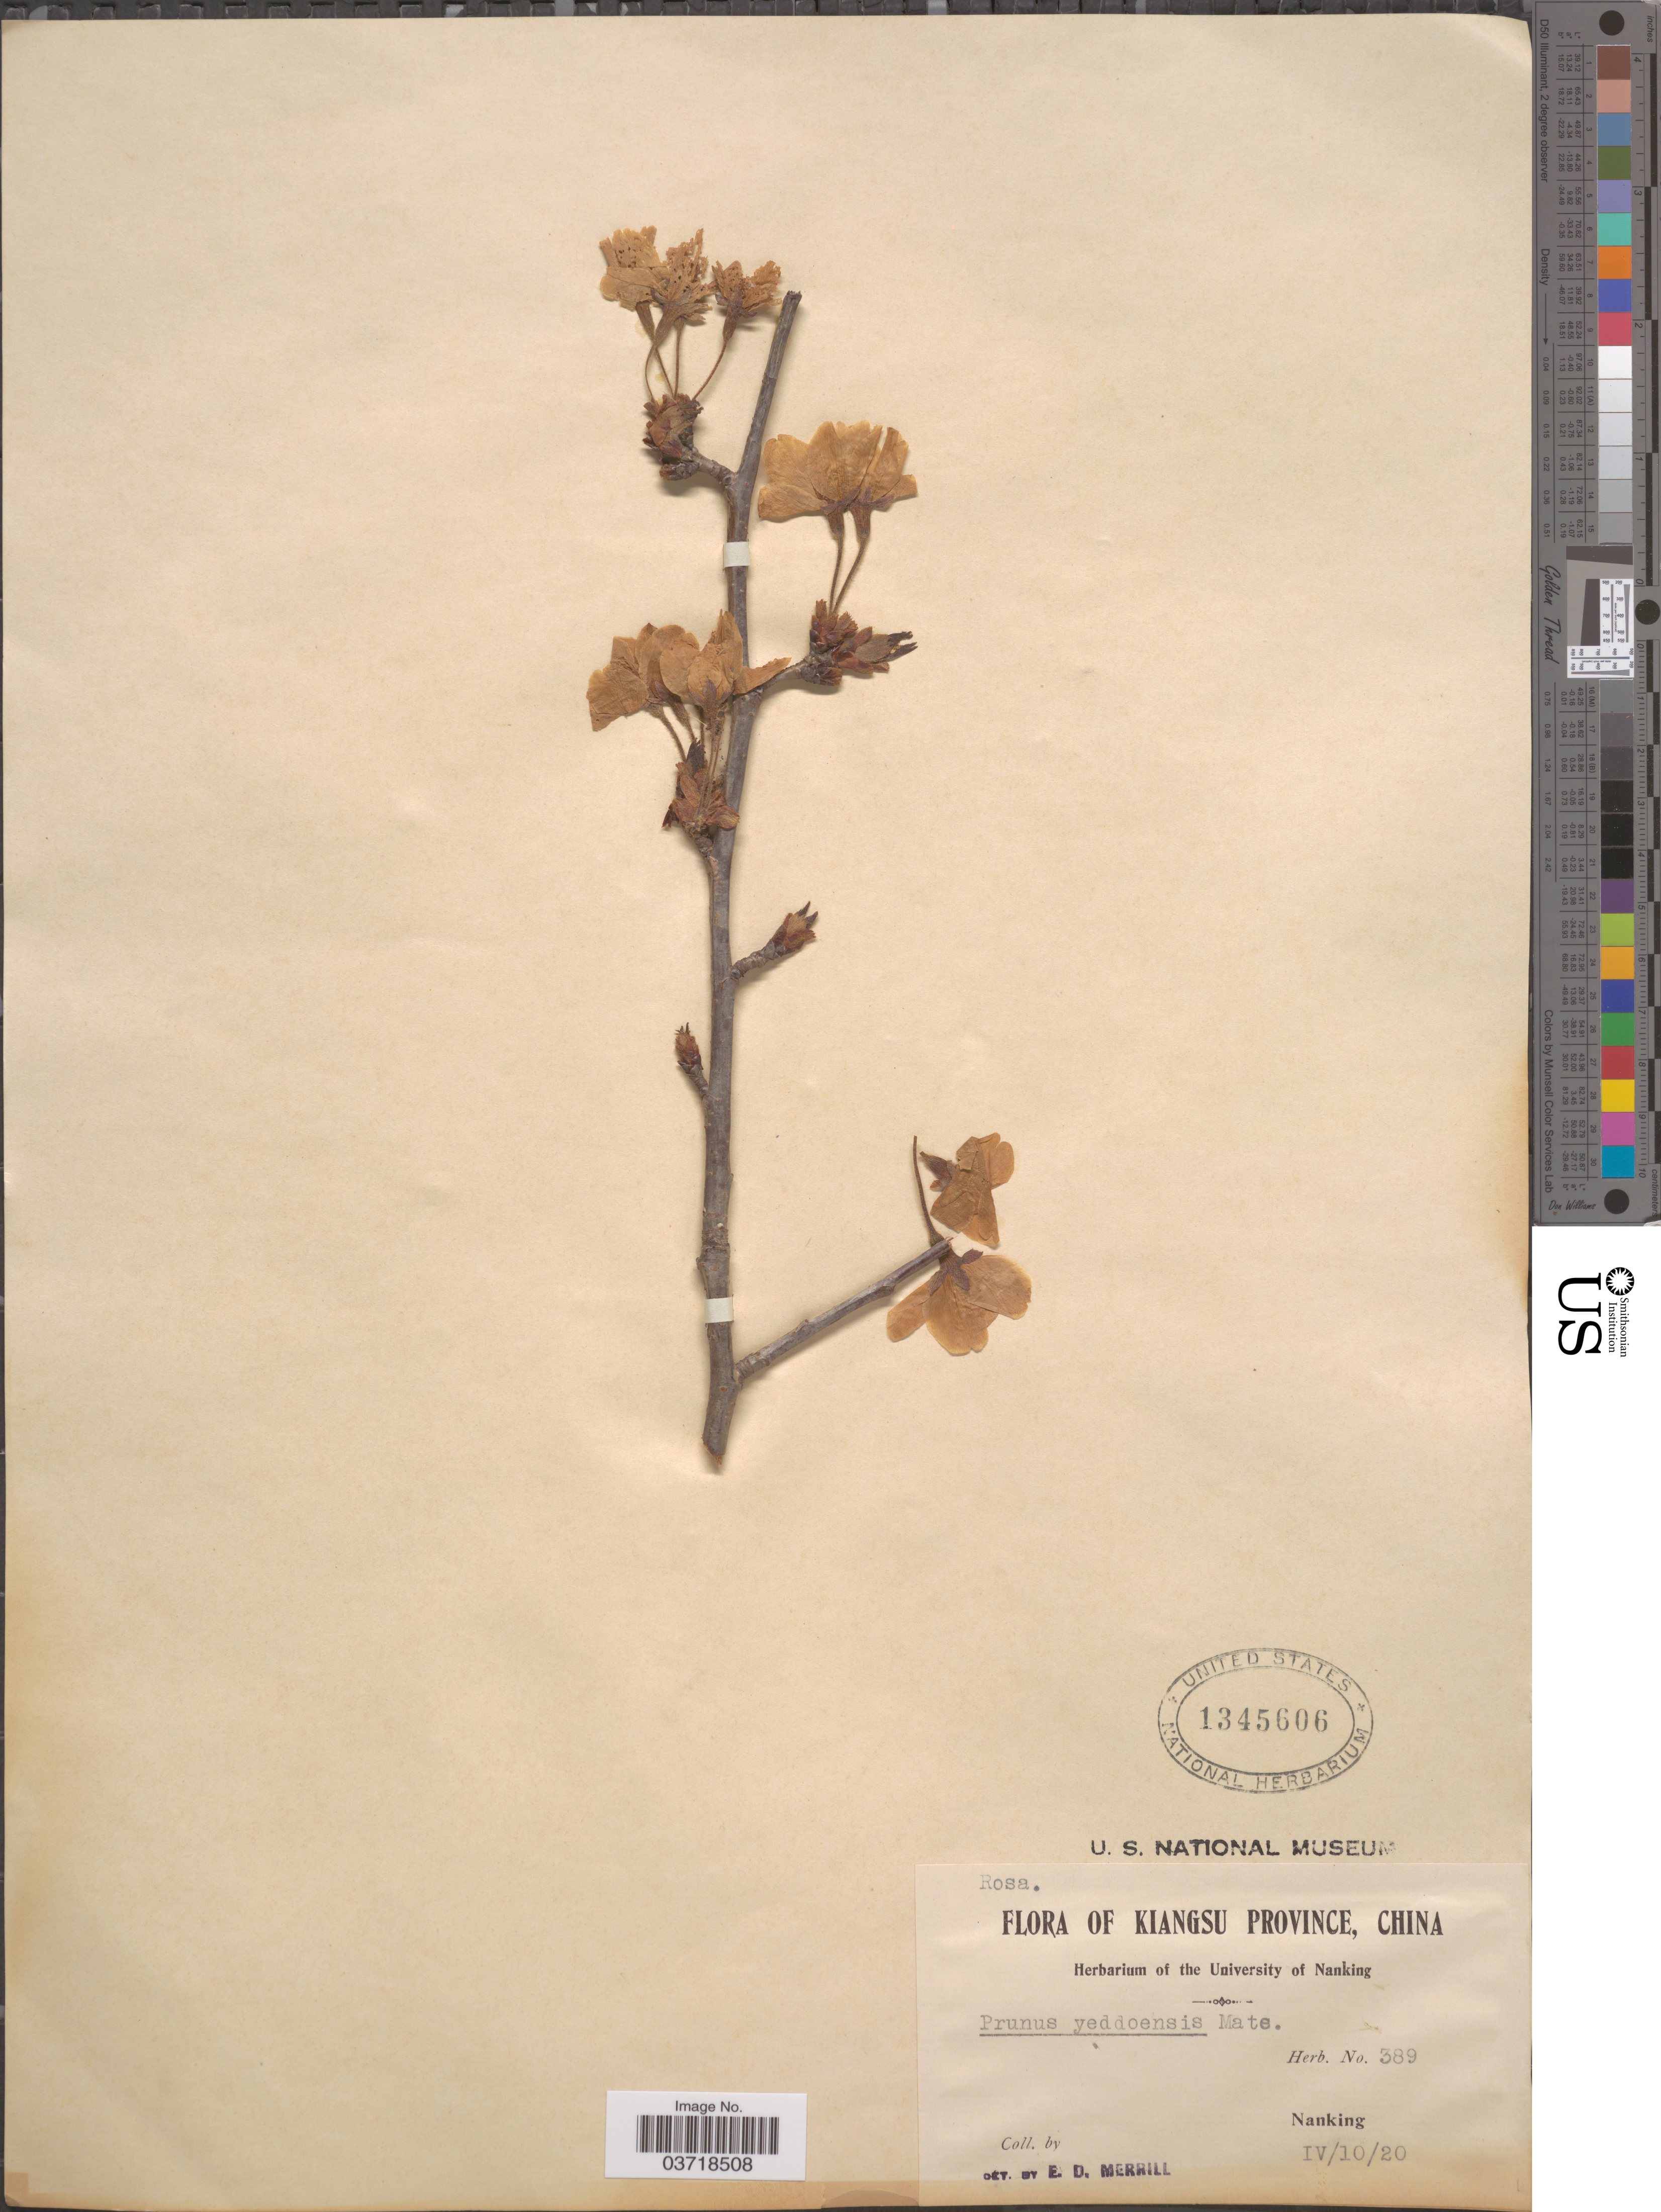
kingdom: Plantae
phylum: Tracheophyta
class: Magnoliopsida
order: Rosales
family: Rosaceae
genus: Prunus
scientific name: Prunus yedoensis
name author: Matsum.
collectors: ex herb. University of Nanking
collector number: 389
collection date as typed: Transcribed d/m/y: 10/4/20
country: China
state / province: Jiangsu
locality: Kiangsu Province. Nanking.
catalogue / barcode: US 1345606